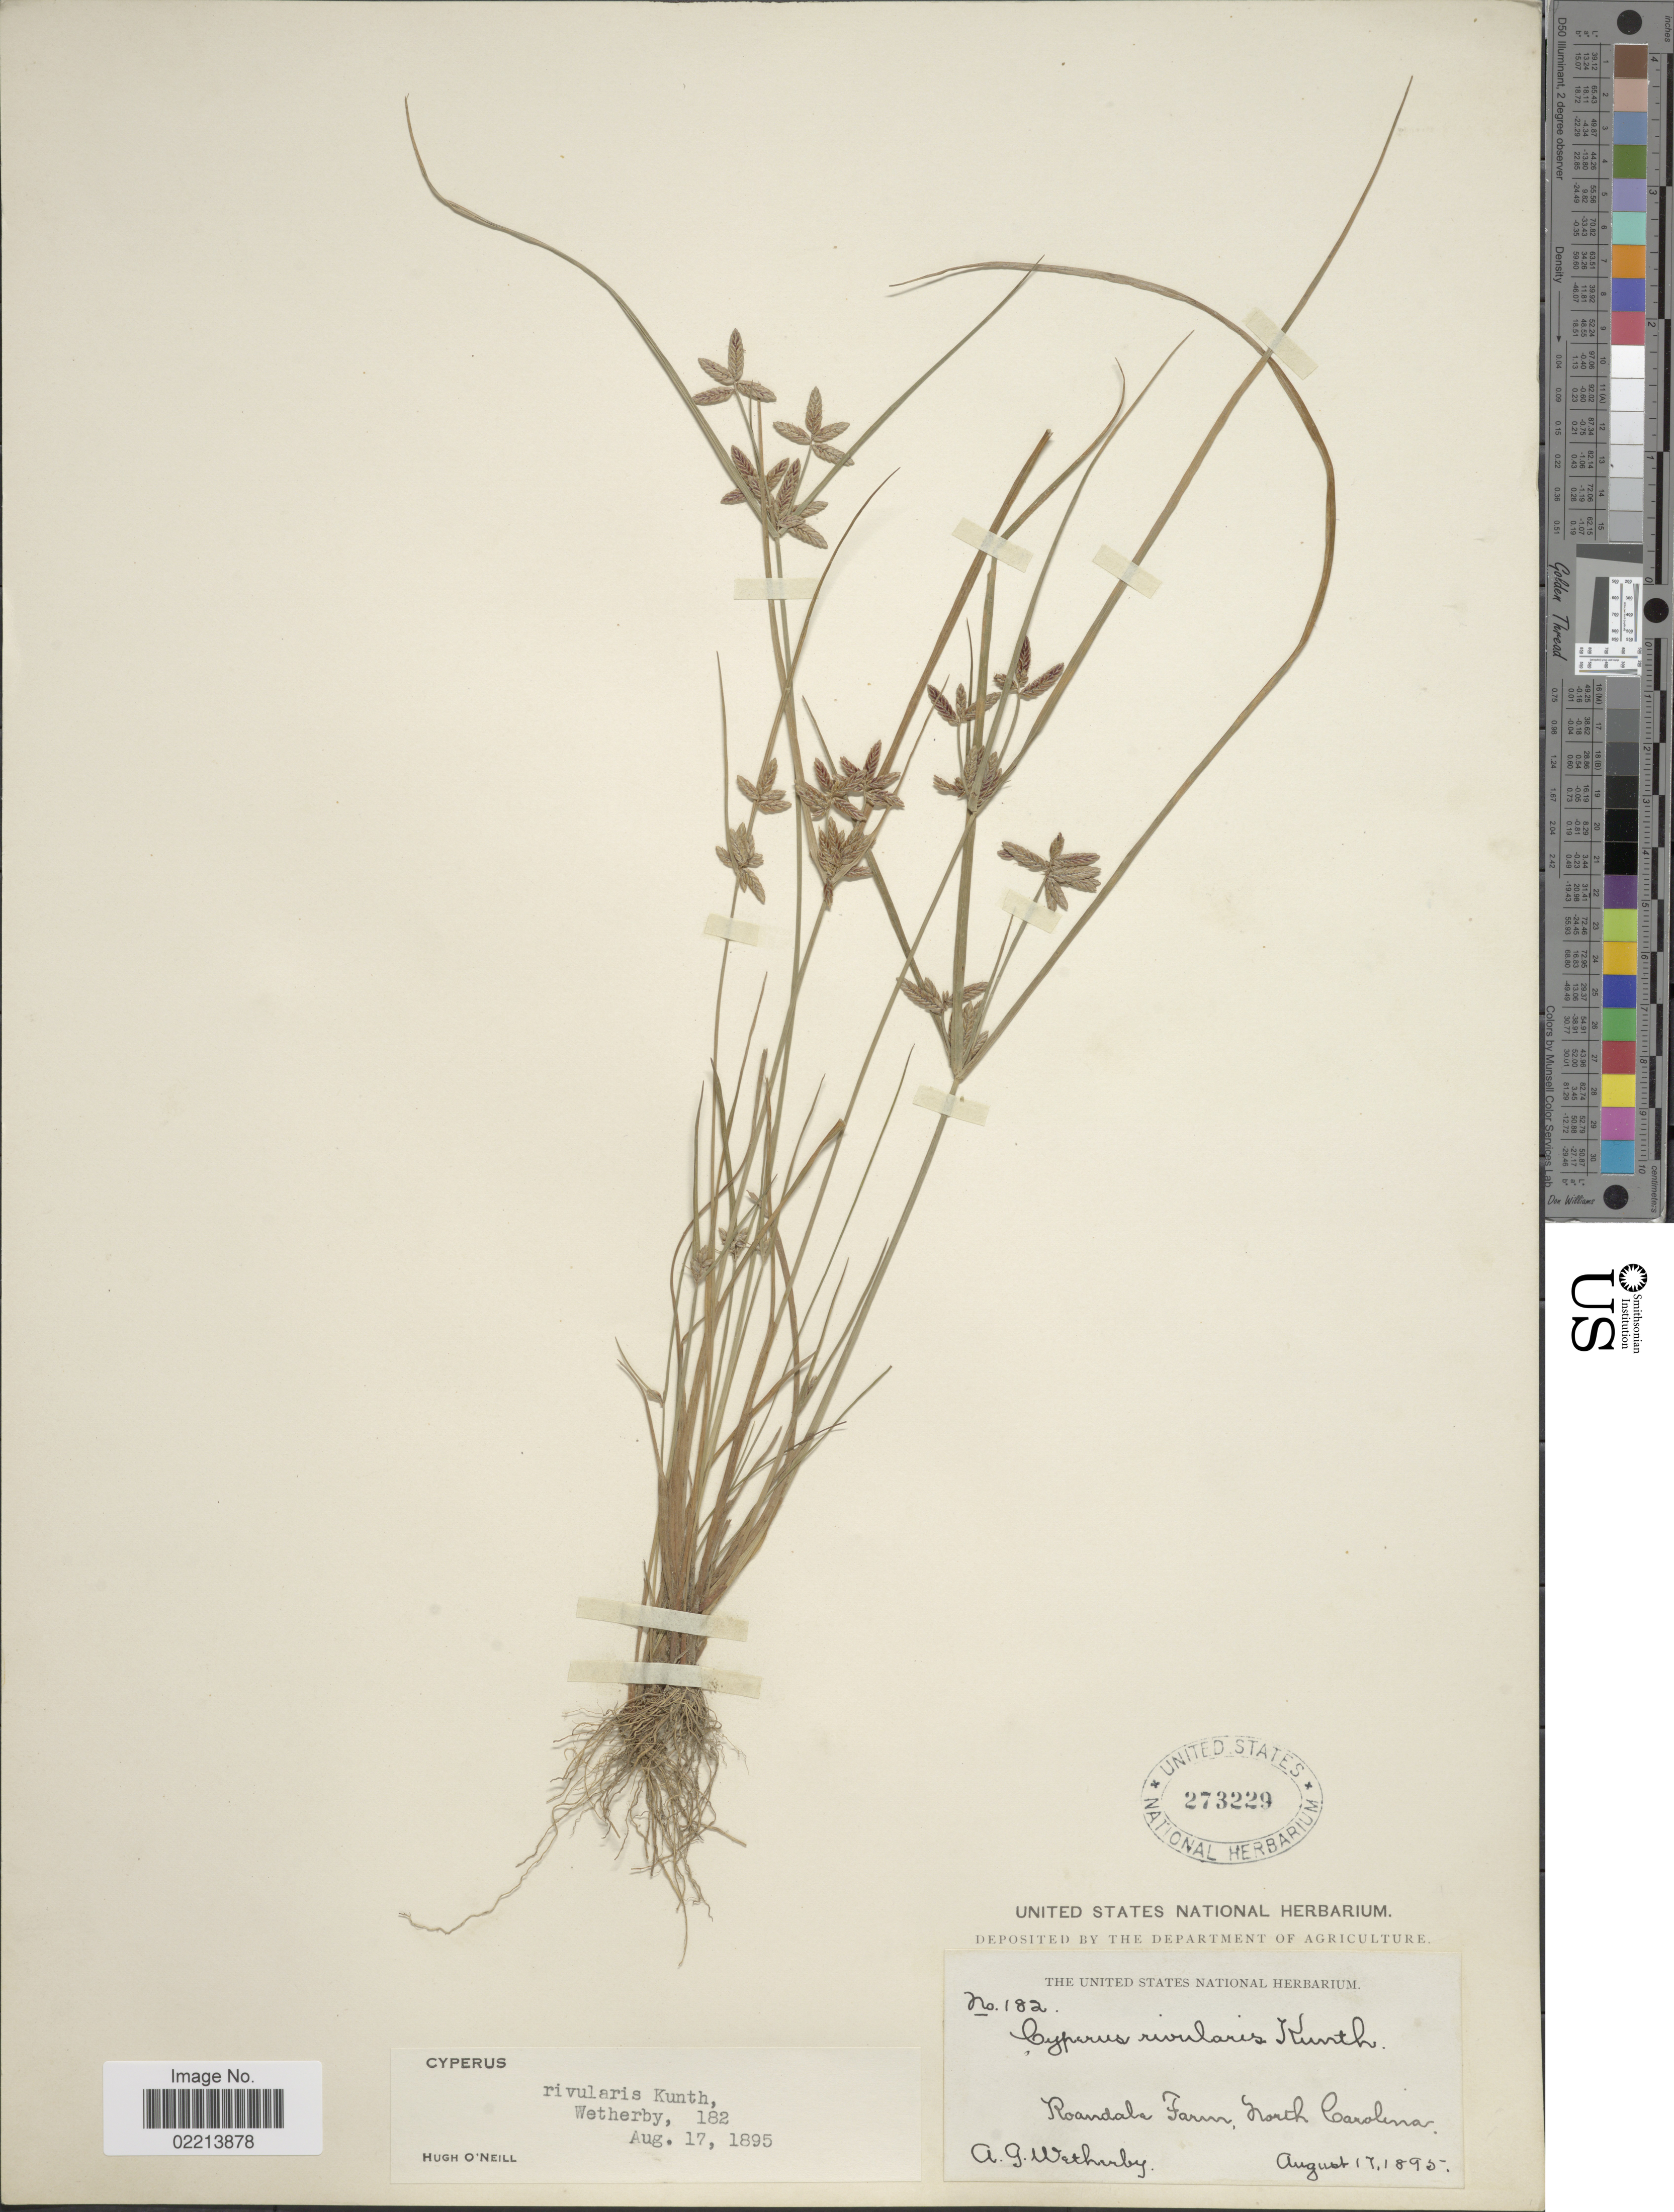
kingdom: Plantae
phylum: Tracheophyta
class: Liliopsida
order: Poales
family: Cyperaceae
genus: Cyperus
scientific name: Cyperus bipartitus Torr.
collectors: A. Wetherby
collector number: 182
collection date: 1895-08-17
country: United States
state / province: North Carolina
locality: Roandale Farm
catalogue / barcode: US 273229